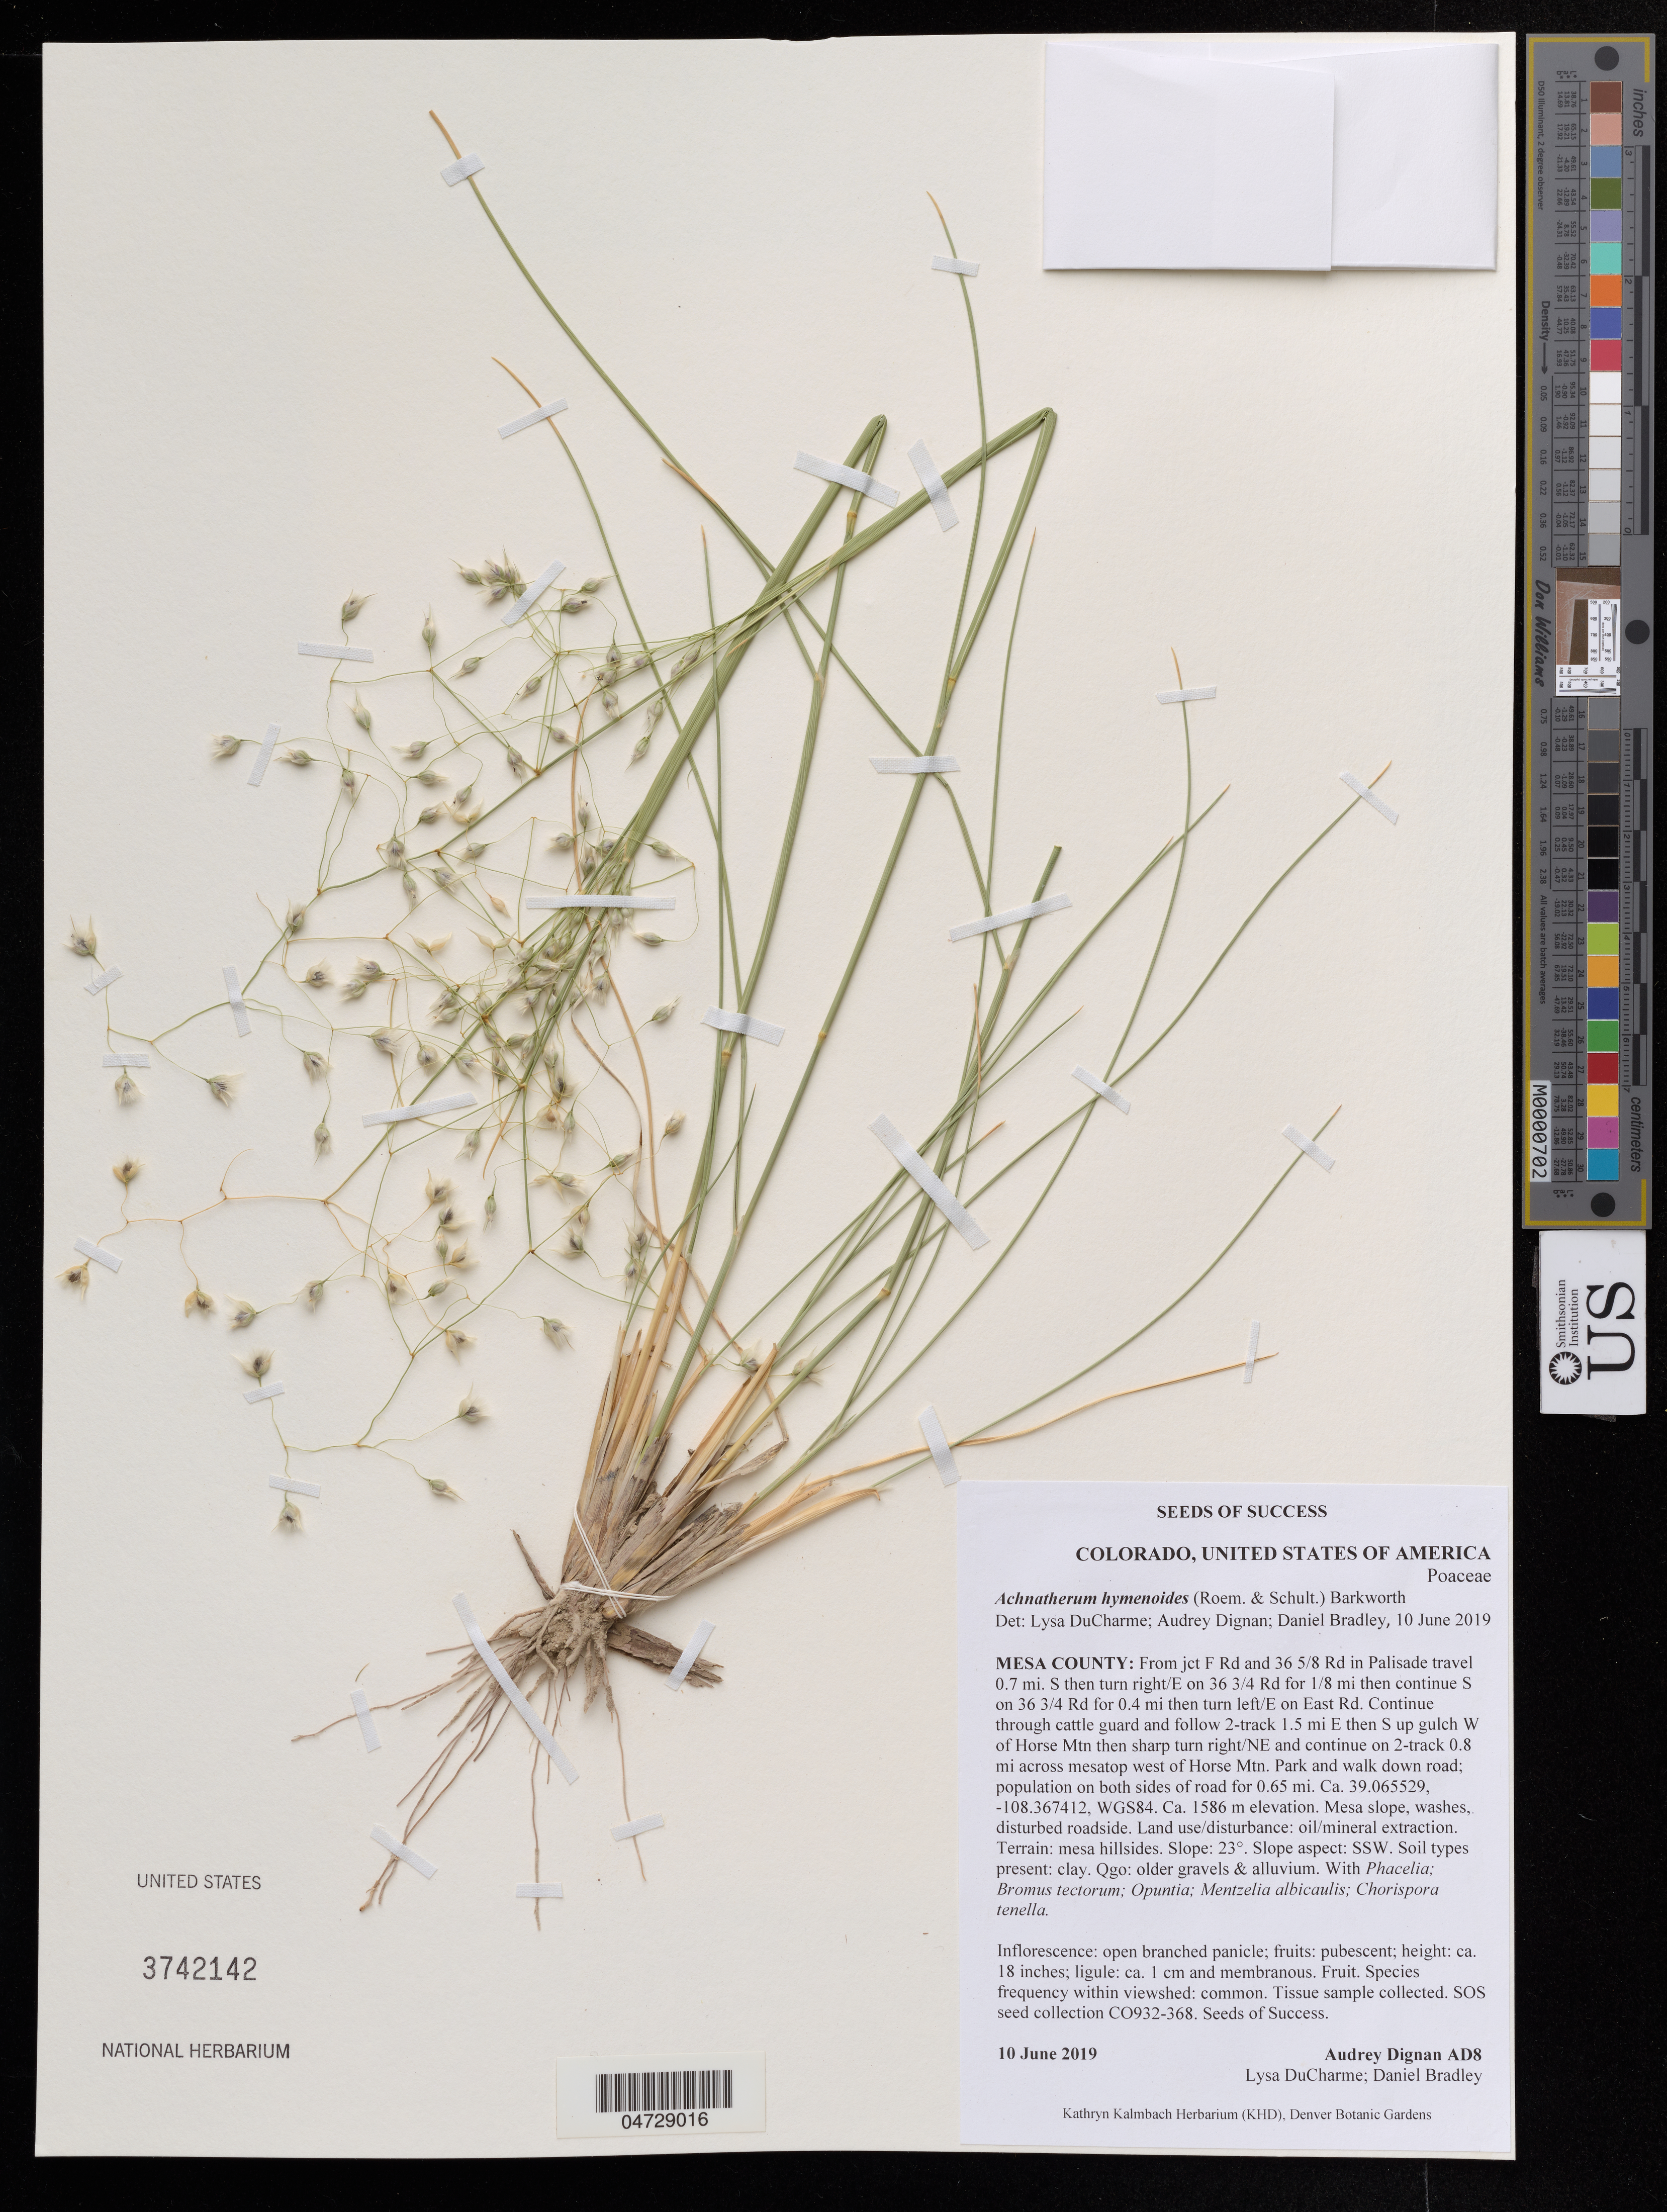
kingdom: Plantae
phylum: Tracheophyta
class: Liliopsida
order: Poales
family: Poaceae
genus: Achnatherum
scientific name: Achnatherum hymenoides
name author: (Roem. & Schult.) Barkworth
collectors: A. Dignan, L. DuCharme & D. Bradley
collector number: AD8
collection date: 2019-06-10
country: United States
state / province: Colorado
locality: Mesa County: From jet F Rd and 36 5/8 Rd in Palisade travel 0.7 mi. S then turn right/E on 36 3/4 Rd for 1/8 mi then continue S on 36 3/4 Rd for 0.4 mi then turn left/E on East Rd, Continue through cattle guard and follow 2-track 1.5 mi E then S up gulch W of Horse Mtn then sharp turn right/NE and continue on 2-track 0.8 mi across mesatop west of Horse Mtn. Park and walk down road.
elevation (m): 1586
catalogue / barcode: US 3742142